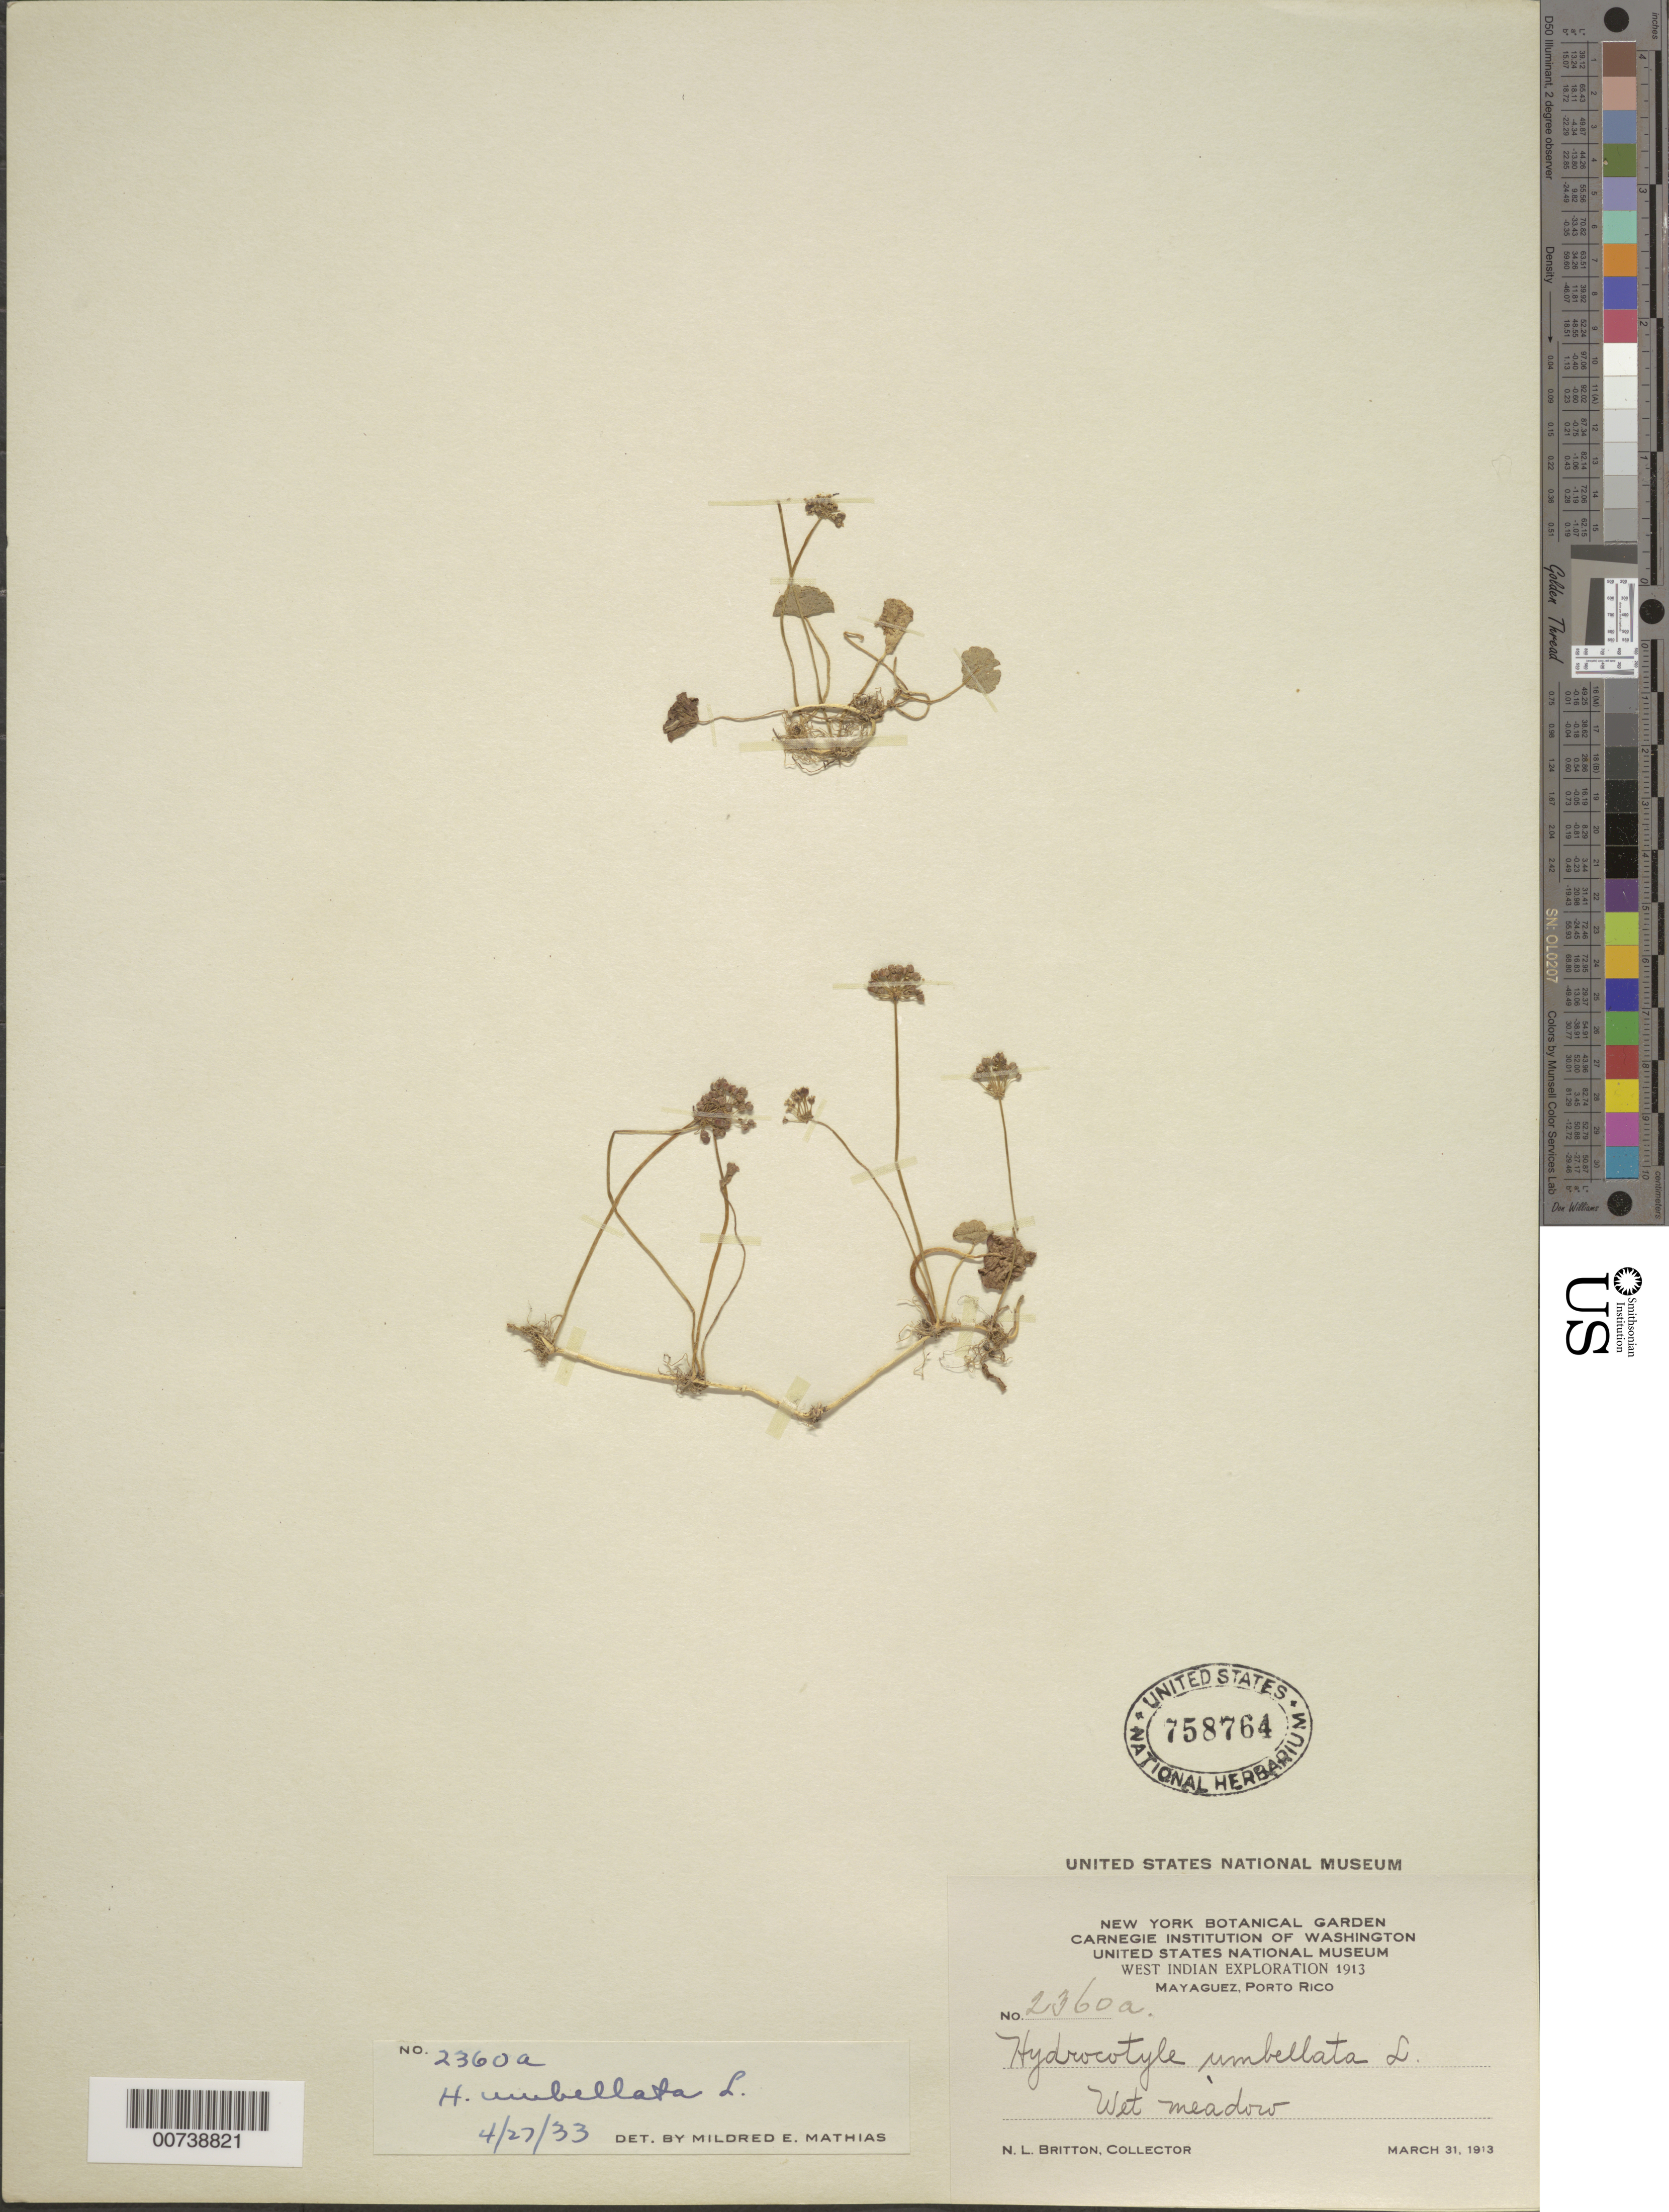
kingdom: Plantae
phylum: Tracheophyta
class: Magnoliopsida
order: Apiales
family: Araliaceae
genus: Hydrocotyle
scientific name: Hydrocotyle umbellata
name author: L.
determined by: Mathias, M. E.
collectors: N. Britton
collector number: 2360a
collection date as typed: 31 Mar 1913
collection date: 1913-03-31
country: Puerto Rico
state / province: Mayagüez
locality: Mayaguez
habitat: Wet meadow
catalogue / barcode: US 758764